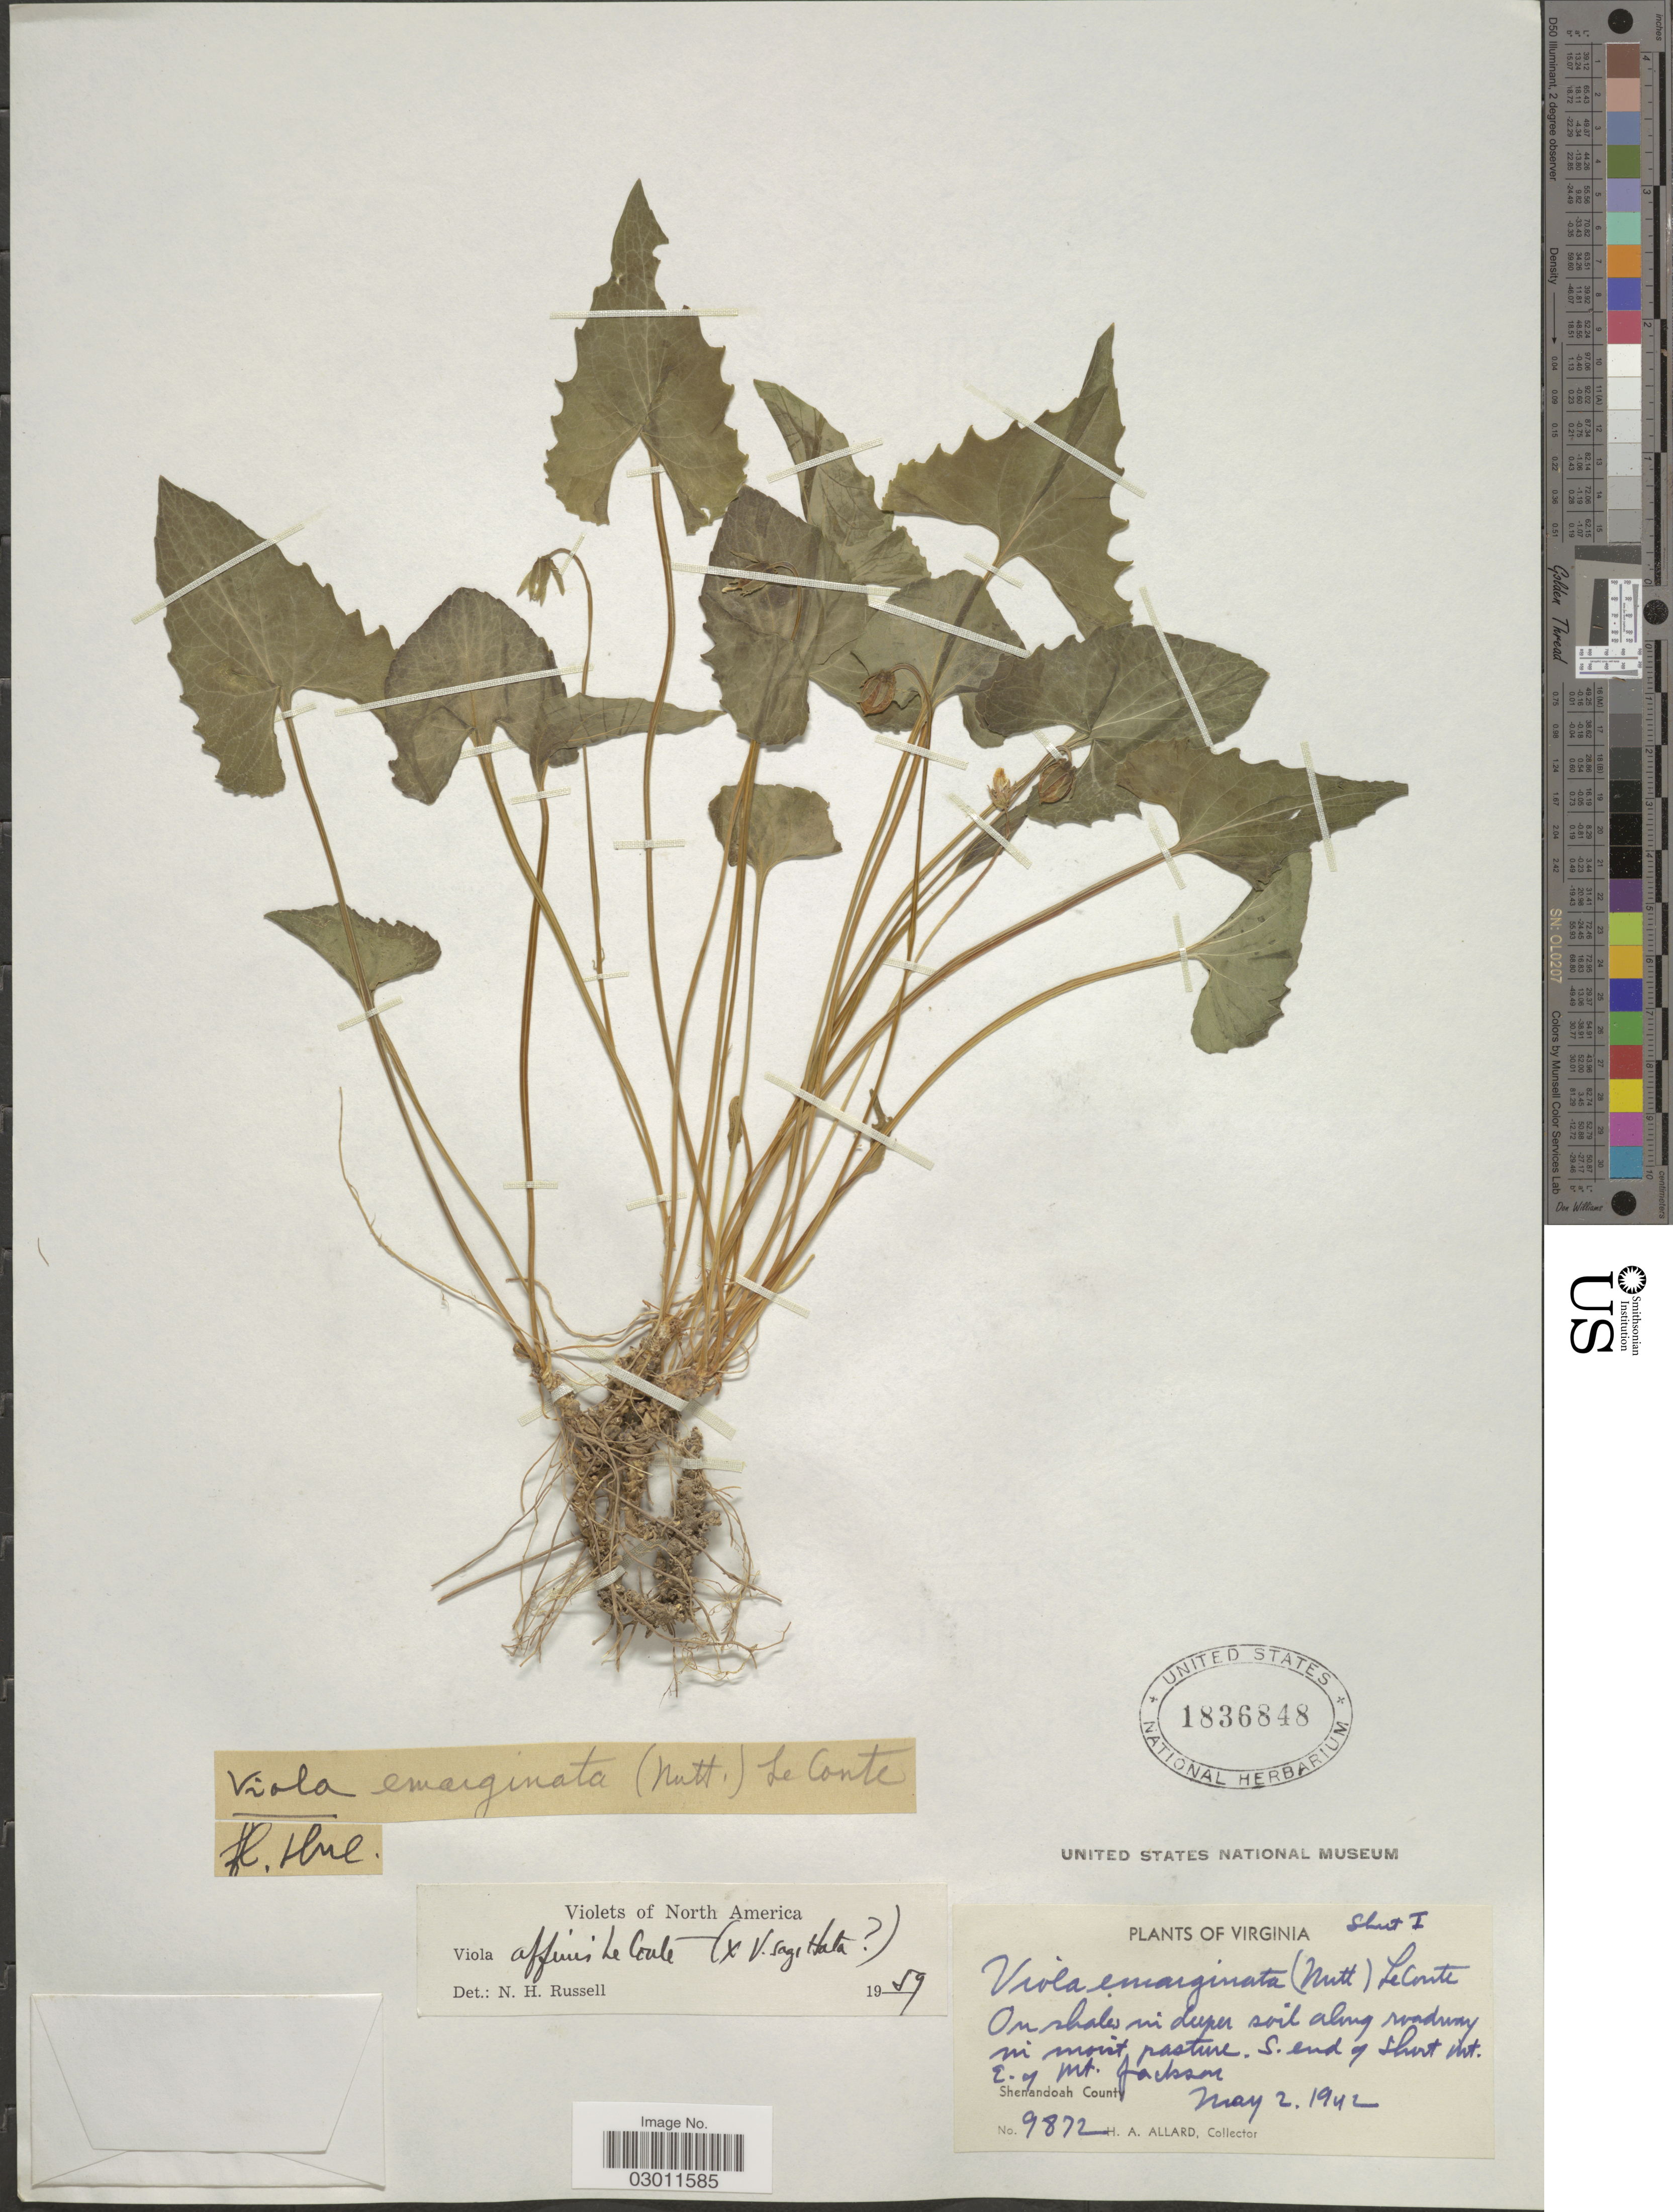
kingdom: Plantae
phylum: Tracheophyta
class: Magnoliopsida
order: Malpighiales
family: Violaceae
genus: Viola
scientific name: Viola affinis x V. sagittata Aiton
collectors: H. A. Allard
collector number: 9872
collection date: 1942-05-02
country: United States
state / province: Virginia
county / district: Shenandoah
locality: S. end of Short mt. E. of Mt. Jackson, Shenandoah County.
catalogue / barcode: US 1836848